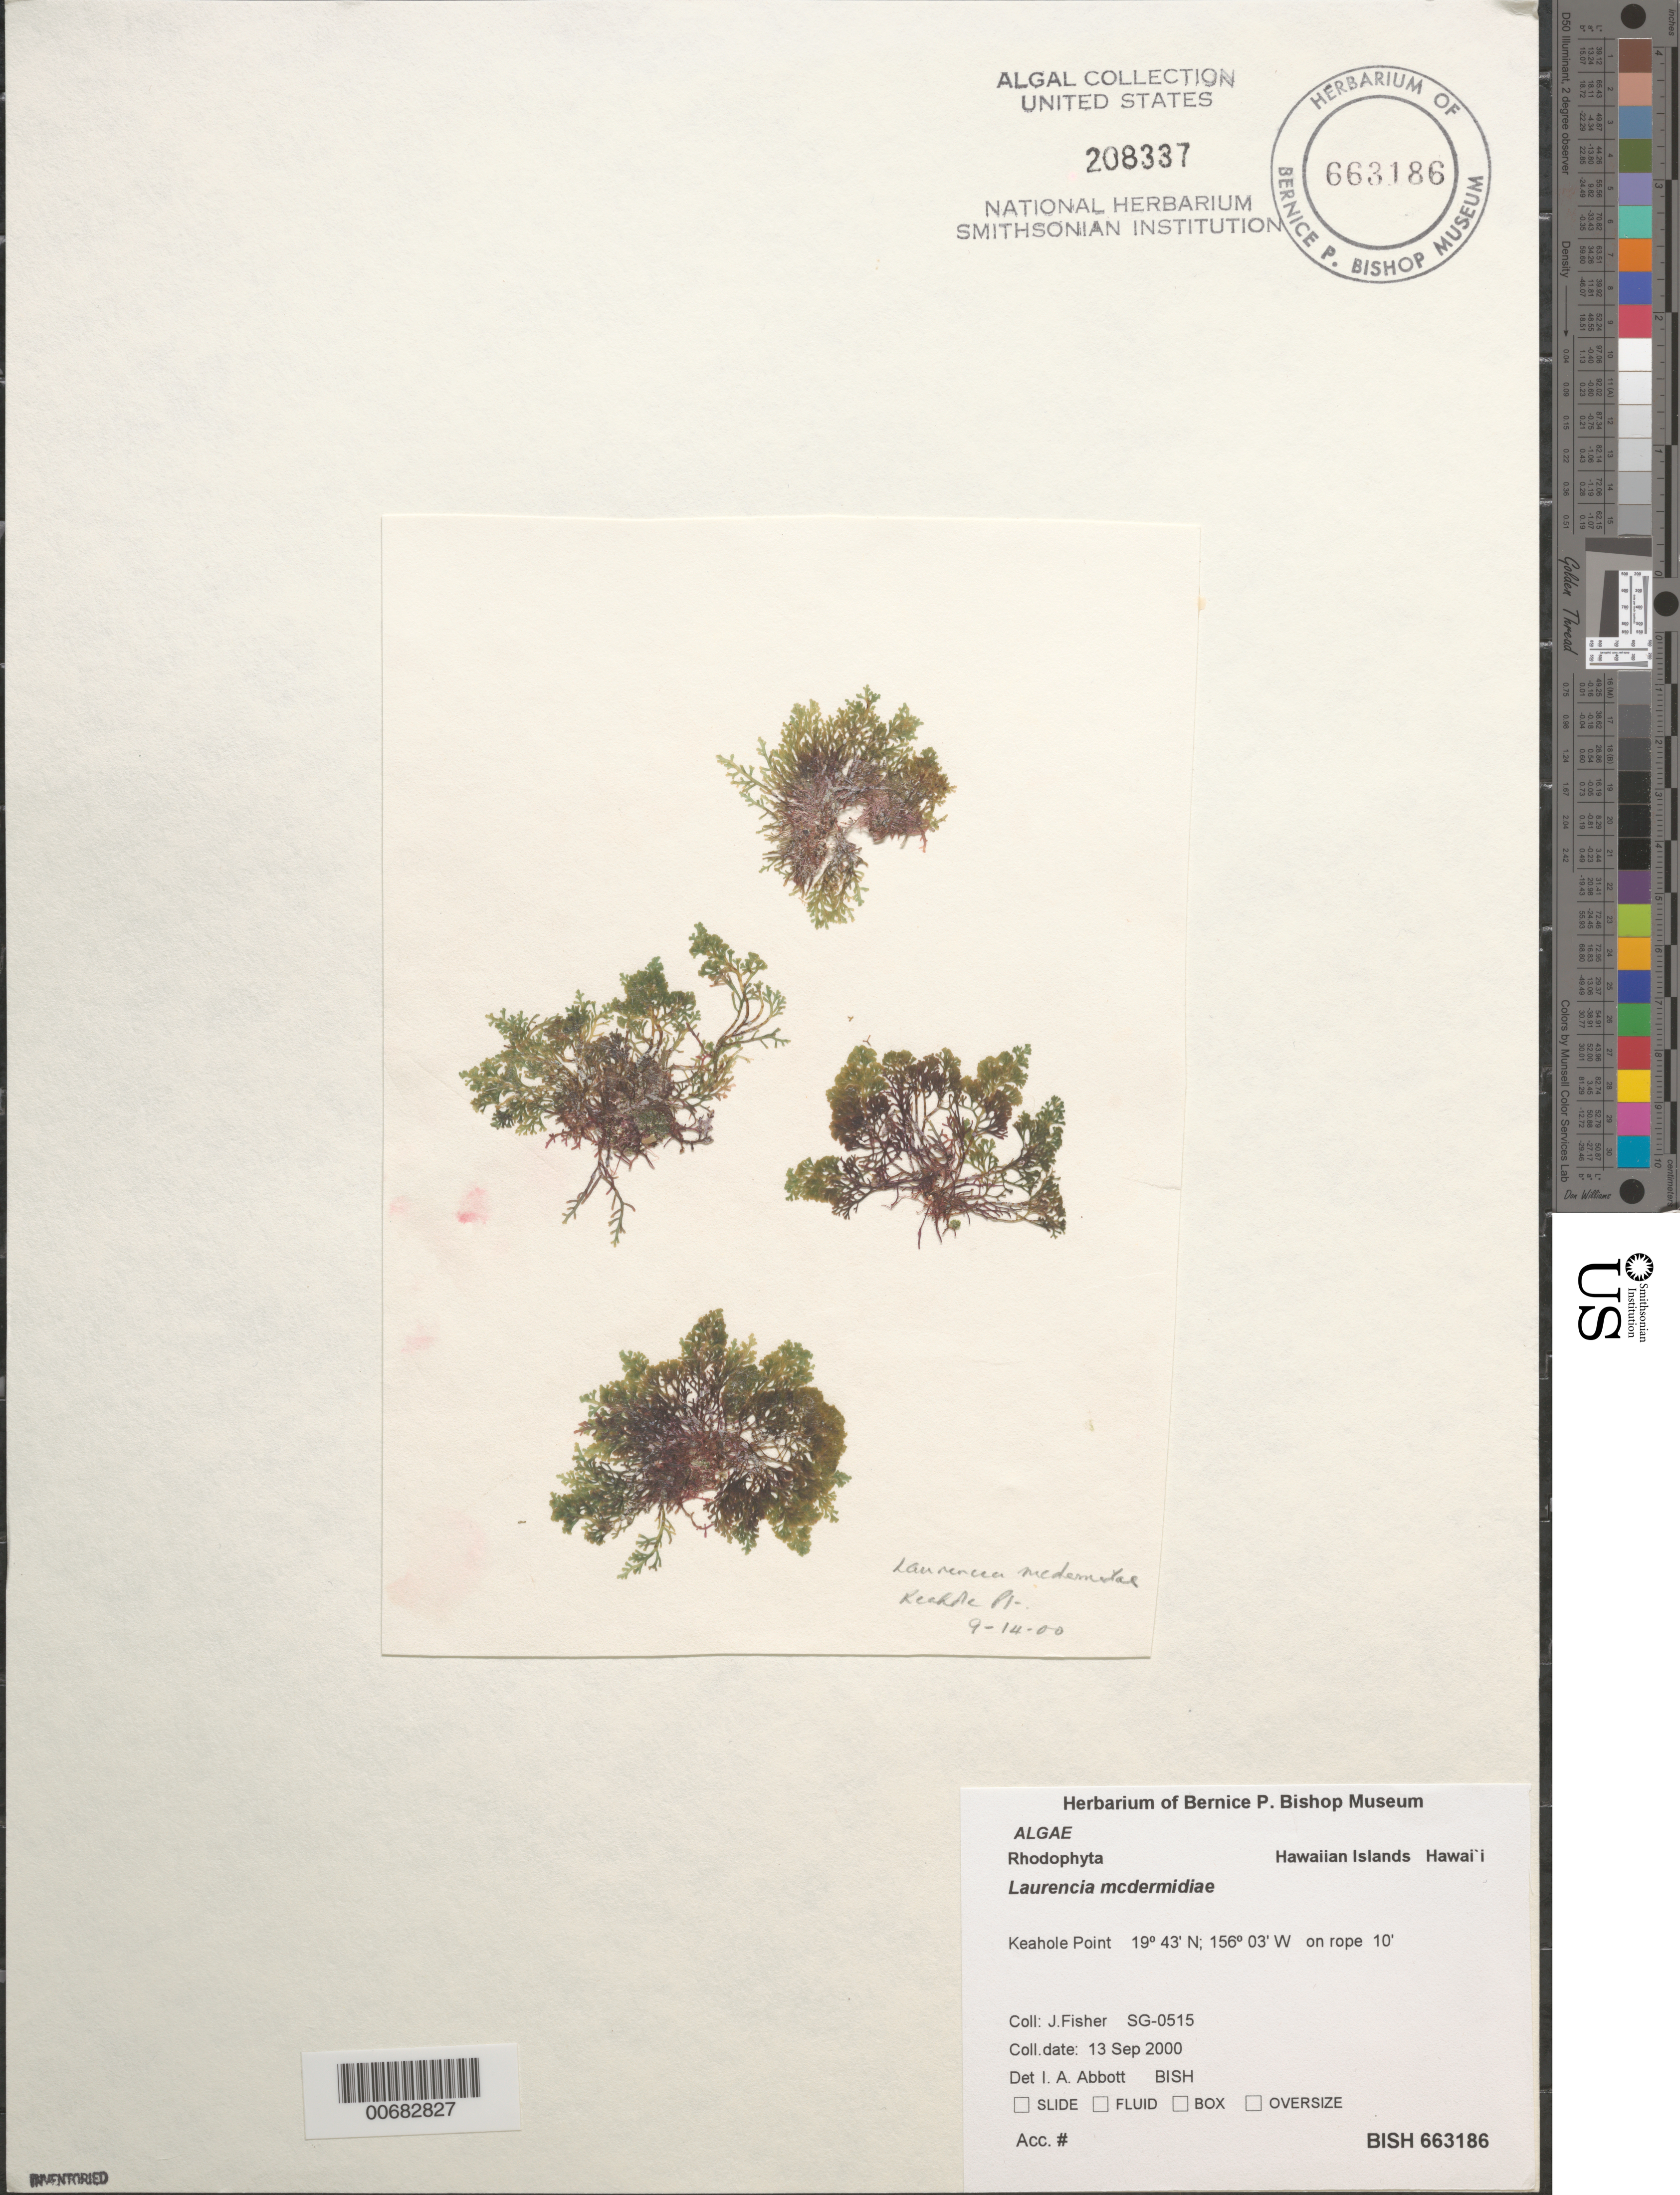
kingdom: Plantae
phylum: Rhodophyta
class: Florideophyceae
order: Ceramiales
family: Rhodomelaceae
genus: Laurencia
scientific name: Laurencia mcdermidiae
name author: I.A. Abbott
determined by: Abbott, Isabella A.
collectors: J. Fisher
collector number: SG-0515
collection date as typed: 13 Sep 2000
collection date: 2000-09-13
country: United States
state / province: Hawaii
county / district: Hawaii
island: Hawaii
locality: Keahole Point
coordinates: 19 43' N, 156 03' W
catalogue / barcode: US 208337